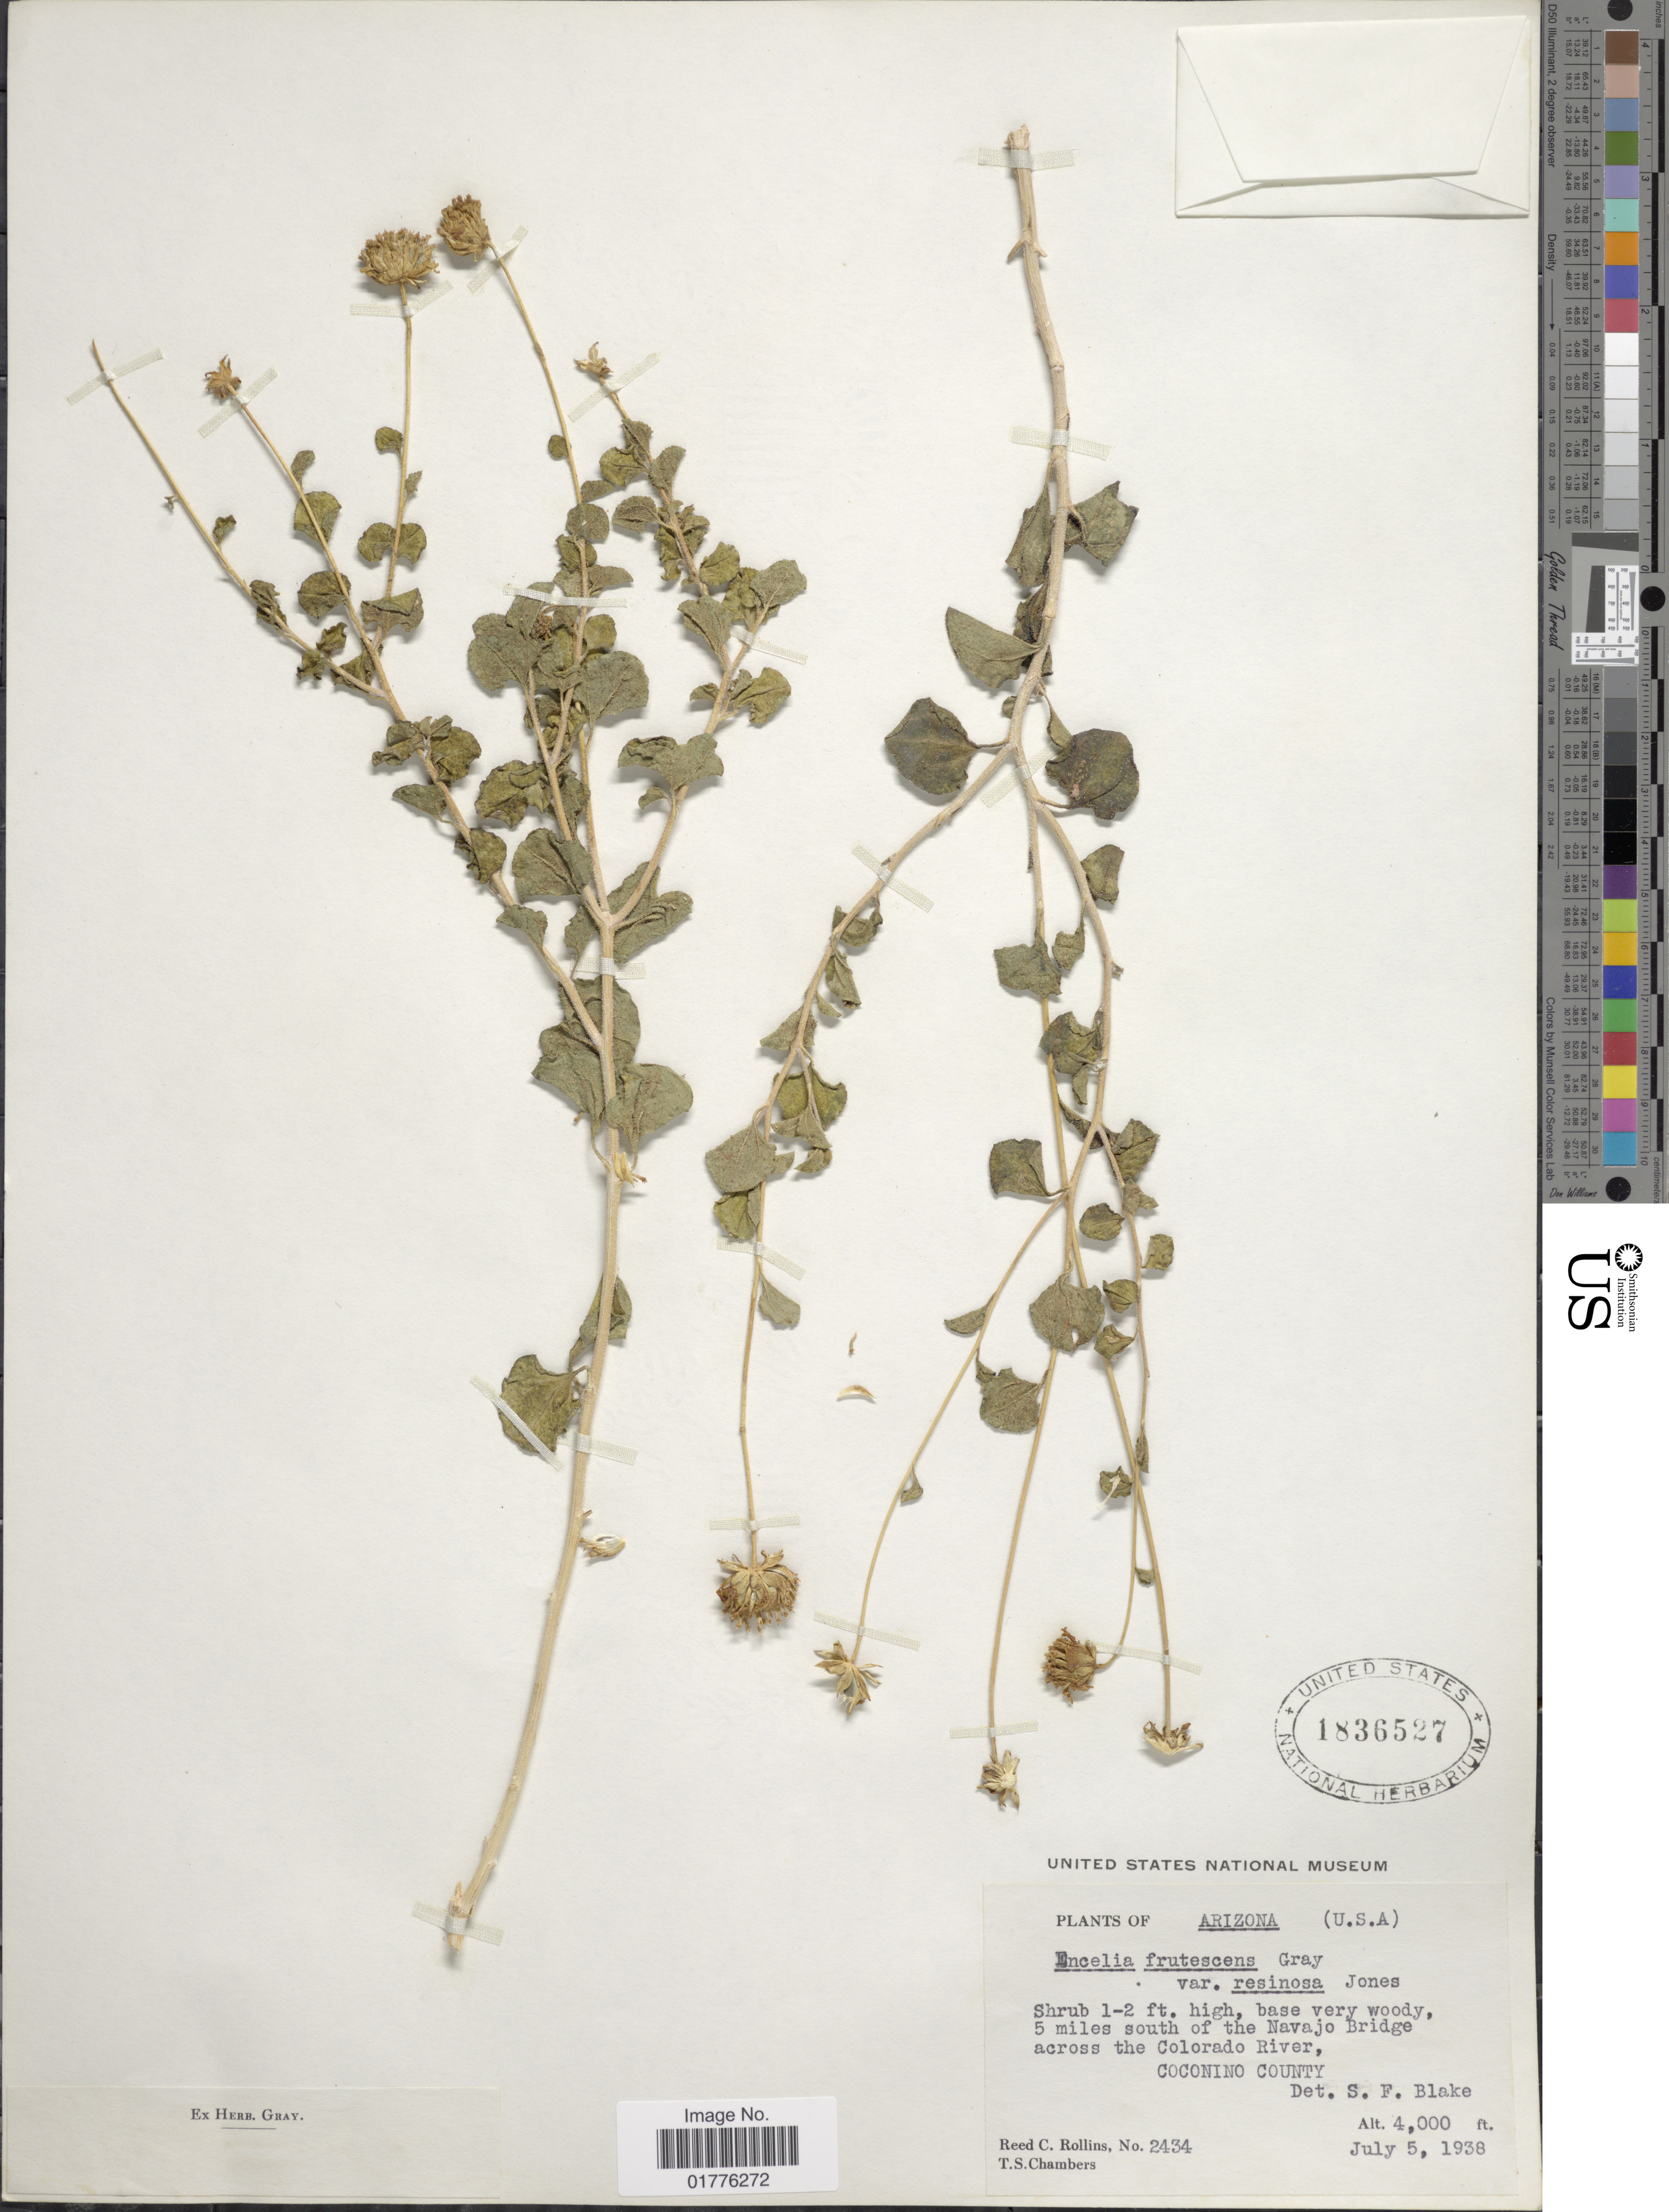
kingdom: Plantae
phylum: Tracheophyta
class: Magnoliopsida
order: Asterales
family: Asteraceae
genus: Encelia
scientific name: Encelia frutescens var. resinosa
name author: M.E. Jones ex S.F. Blake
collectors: R. C. Rollins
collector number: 2434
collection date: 1938-07-05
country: United States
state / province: Arizona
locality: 5 miles south of the Navajo Bridge, across the Colorado River, Coconino County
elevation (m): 1219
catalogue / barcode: US 1836527